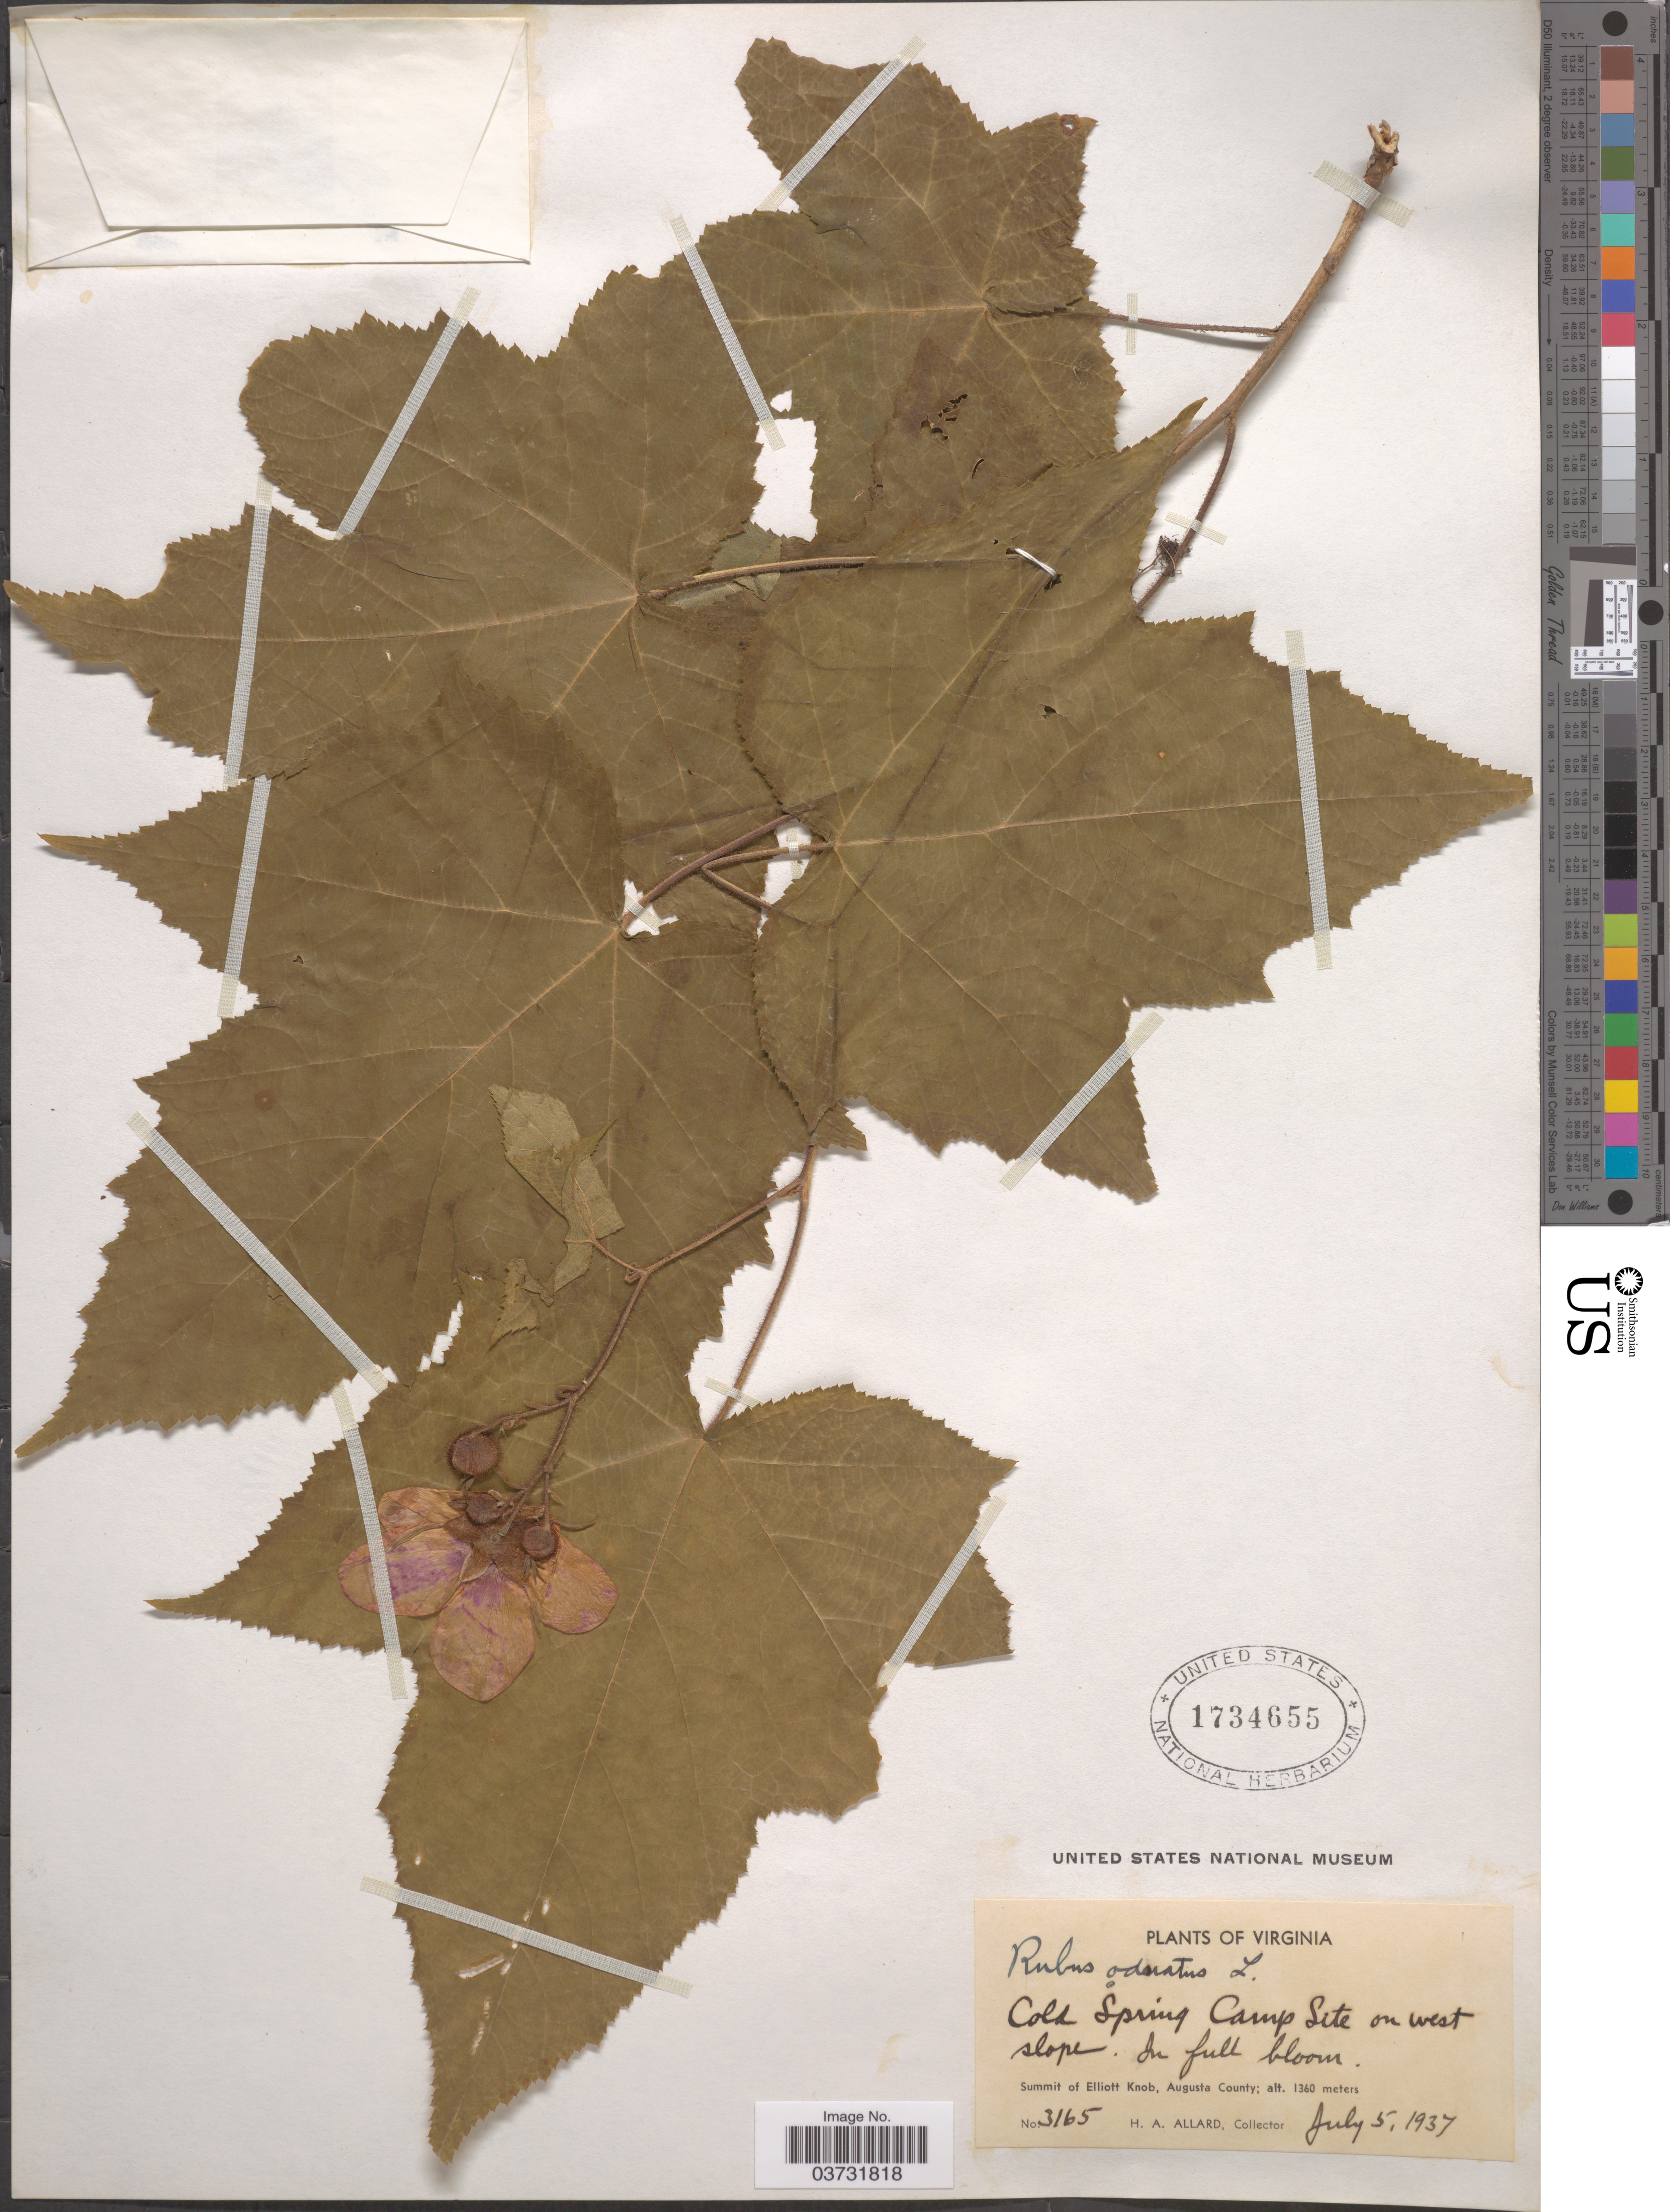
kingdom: Plantae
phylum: Tracheophyta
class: Magnoliopsida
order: Rosales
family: Rosaceae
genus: Rubus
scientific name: Rubus odoratus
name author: L.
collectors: H. A. Allard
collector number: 3165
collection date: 1937-07-05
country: United States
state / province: Virginia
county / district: Augusta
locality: Cold Spring Camp Site on west slope. Summit of Elliot Knob, Augusta County.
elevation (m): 1360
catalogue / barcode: US 1734655